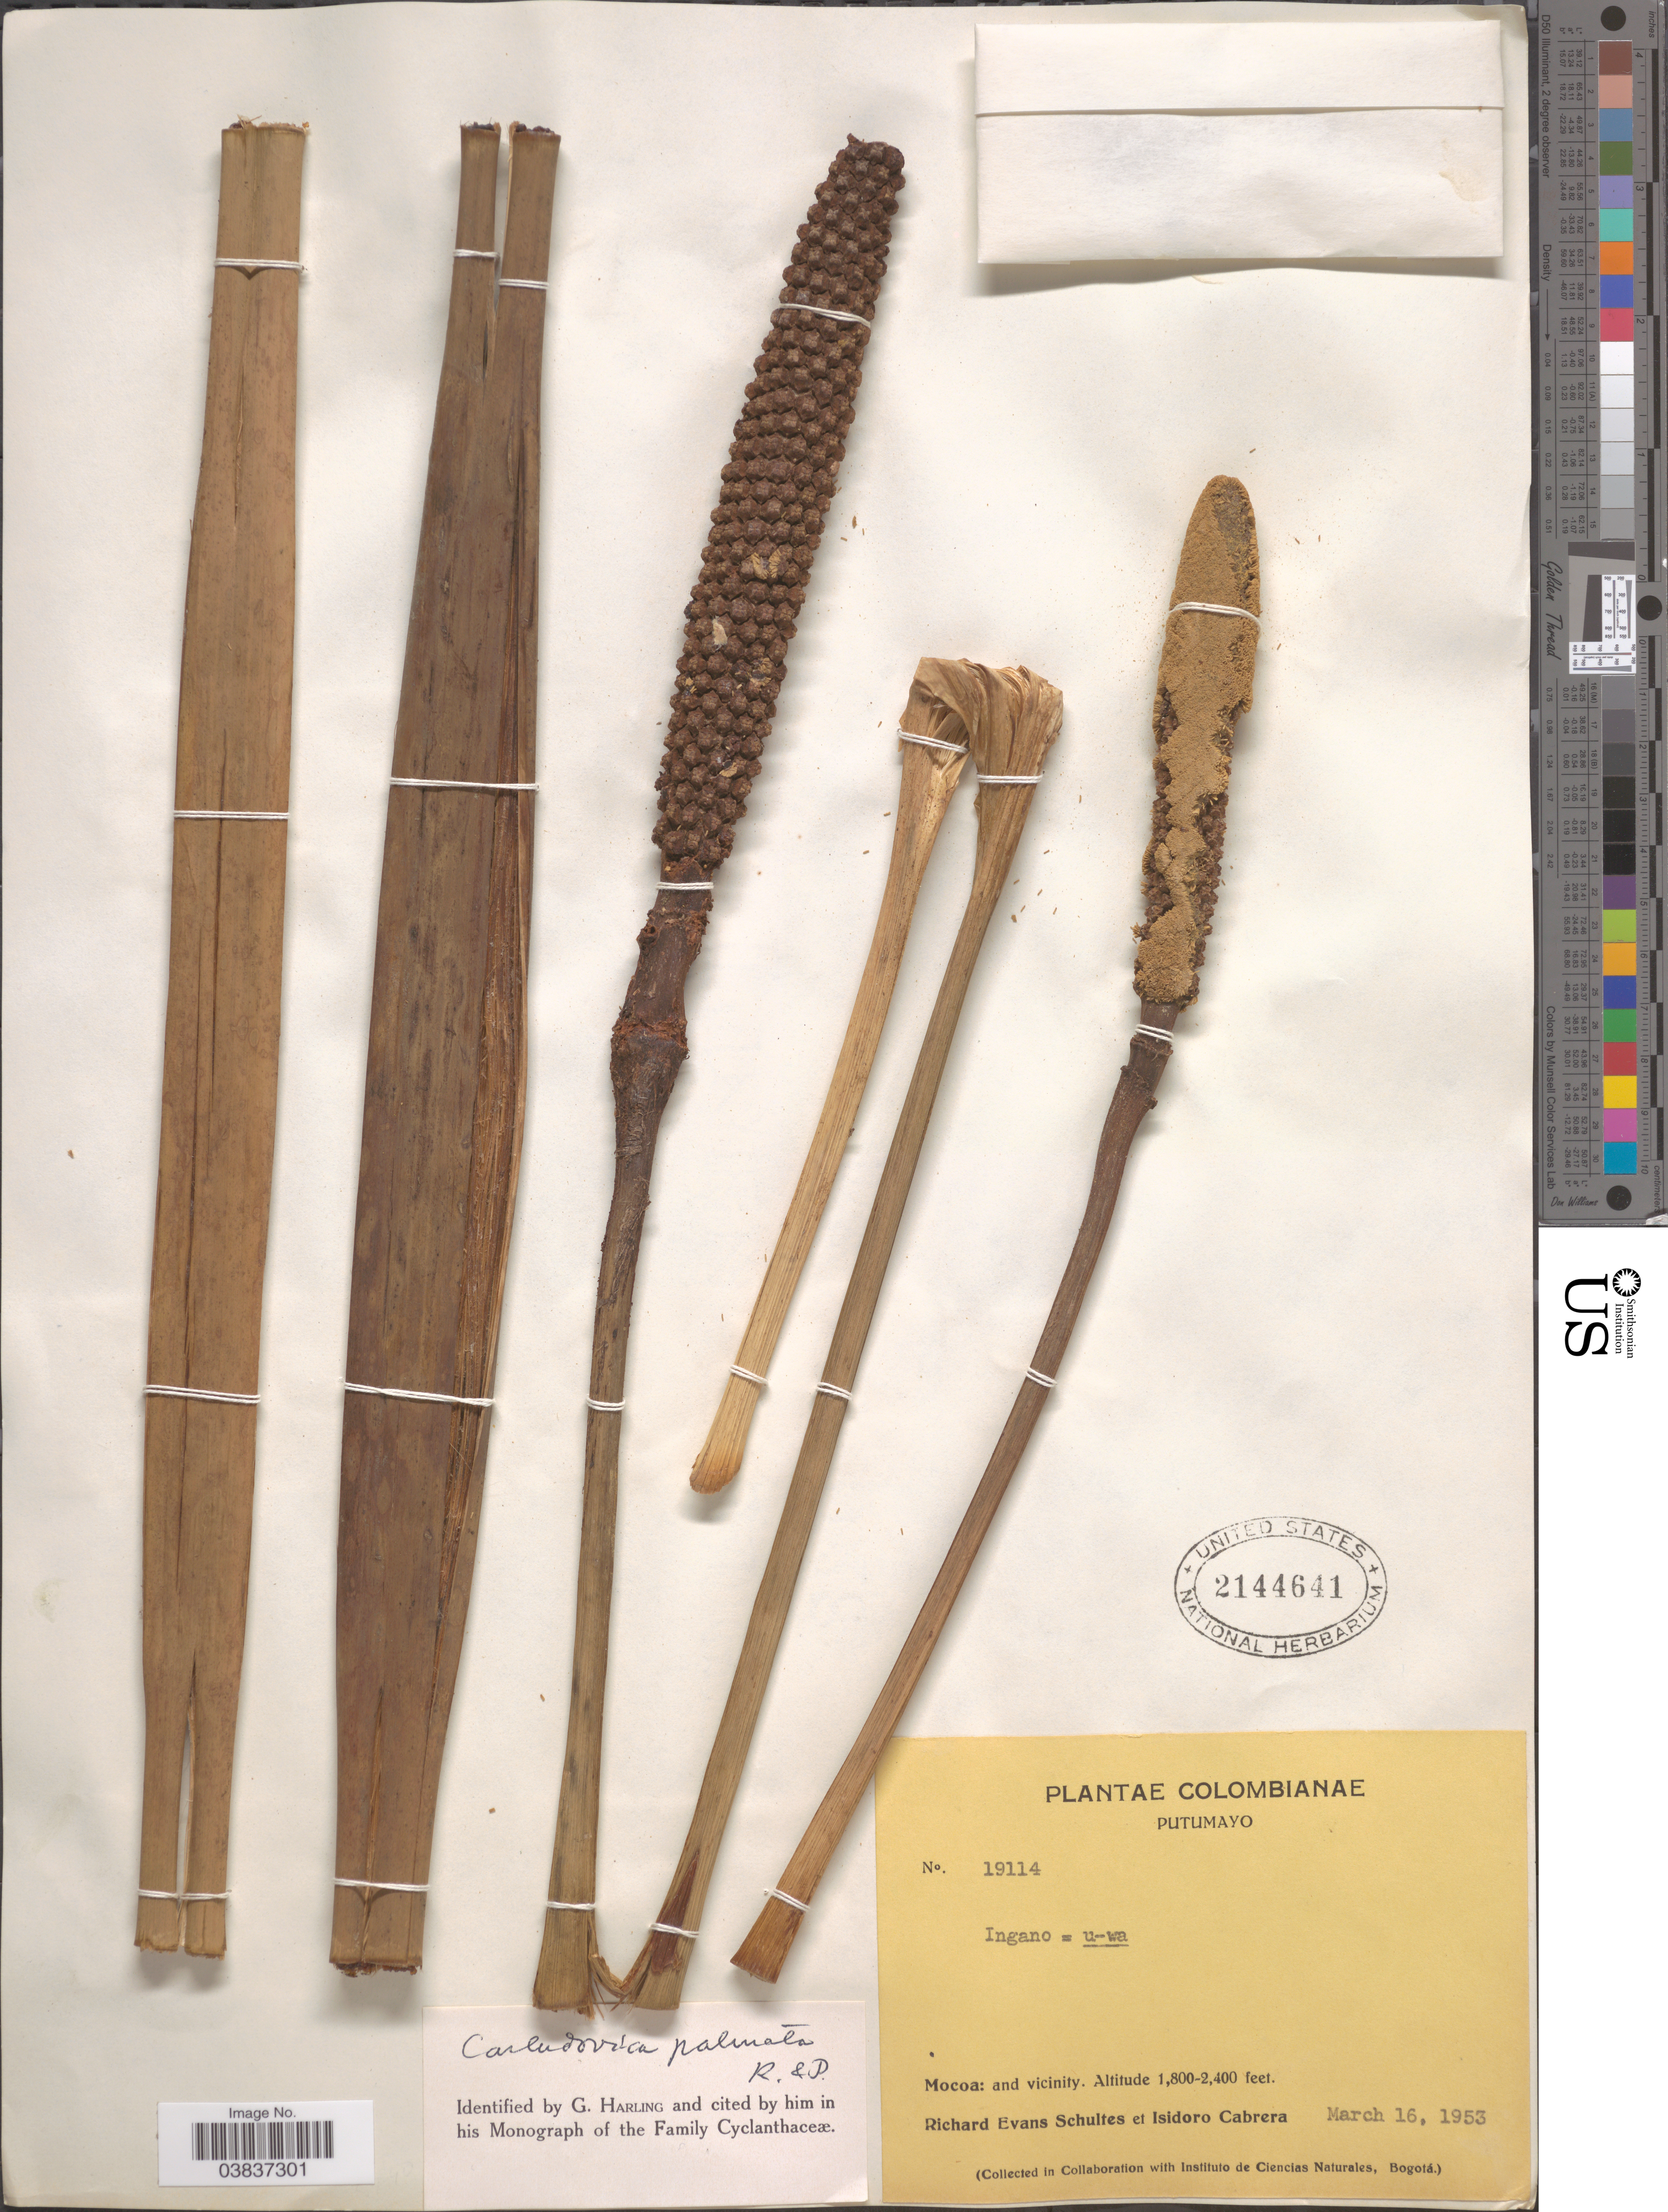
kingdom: Plantae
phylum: Tracheophyta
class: Liliopsida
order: Pandanales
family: Cyclanthaceae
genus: Carludovica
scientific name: Carludovica palmata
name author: Ruiz & Pav.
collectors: R. E. Schultes & I. Cabrera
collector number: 19114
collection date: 1953-03-16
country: Colombia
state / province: Putumayo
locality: Mocoa: and vicinity.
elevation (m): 549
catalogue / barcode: US 2144641